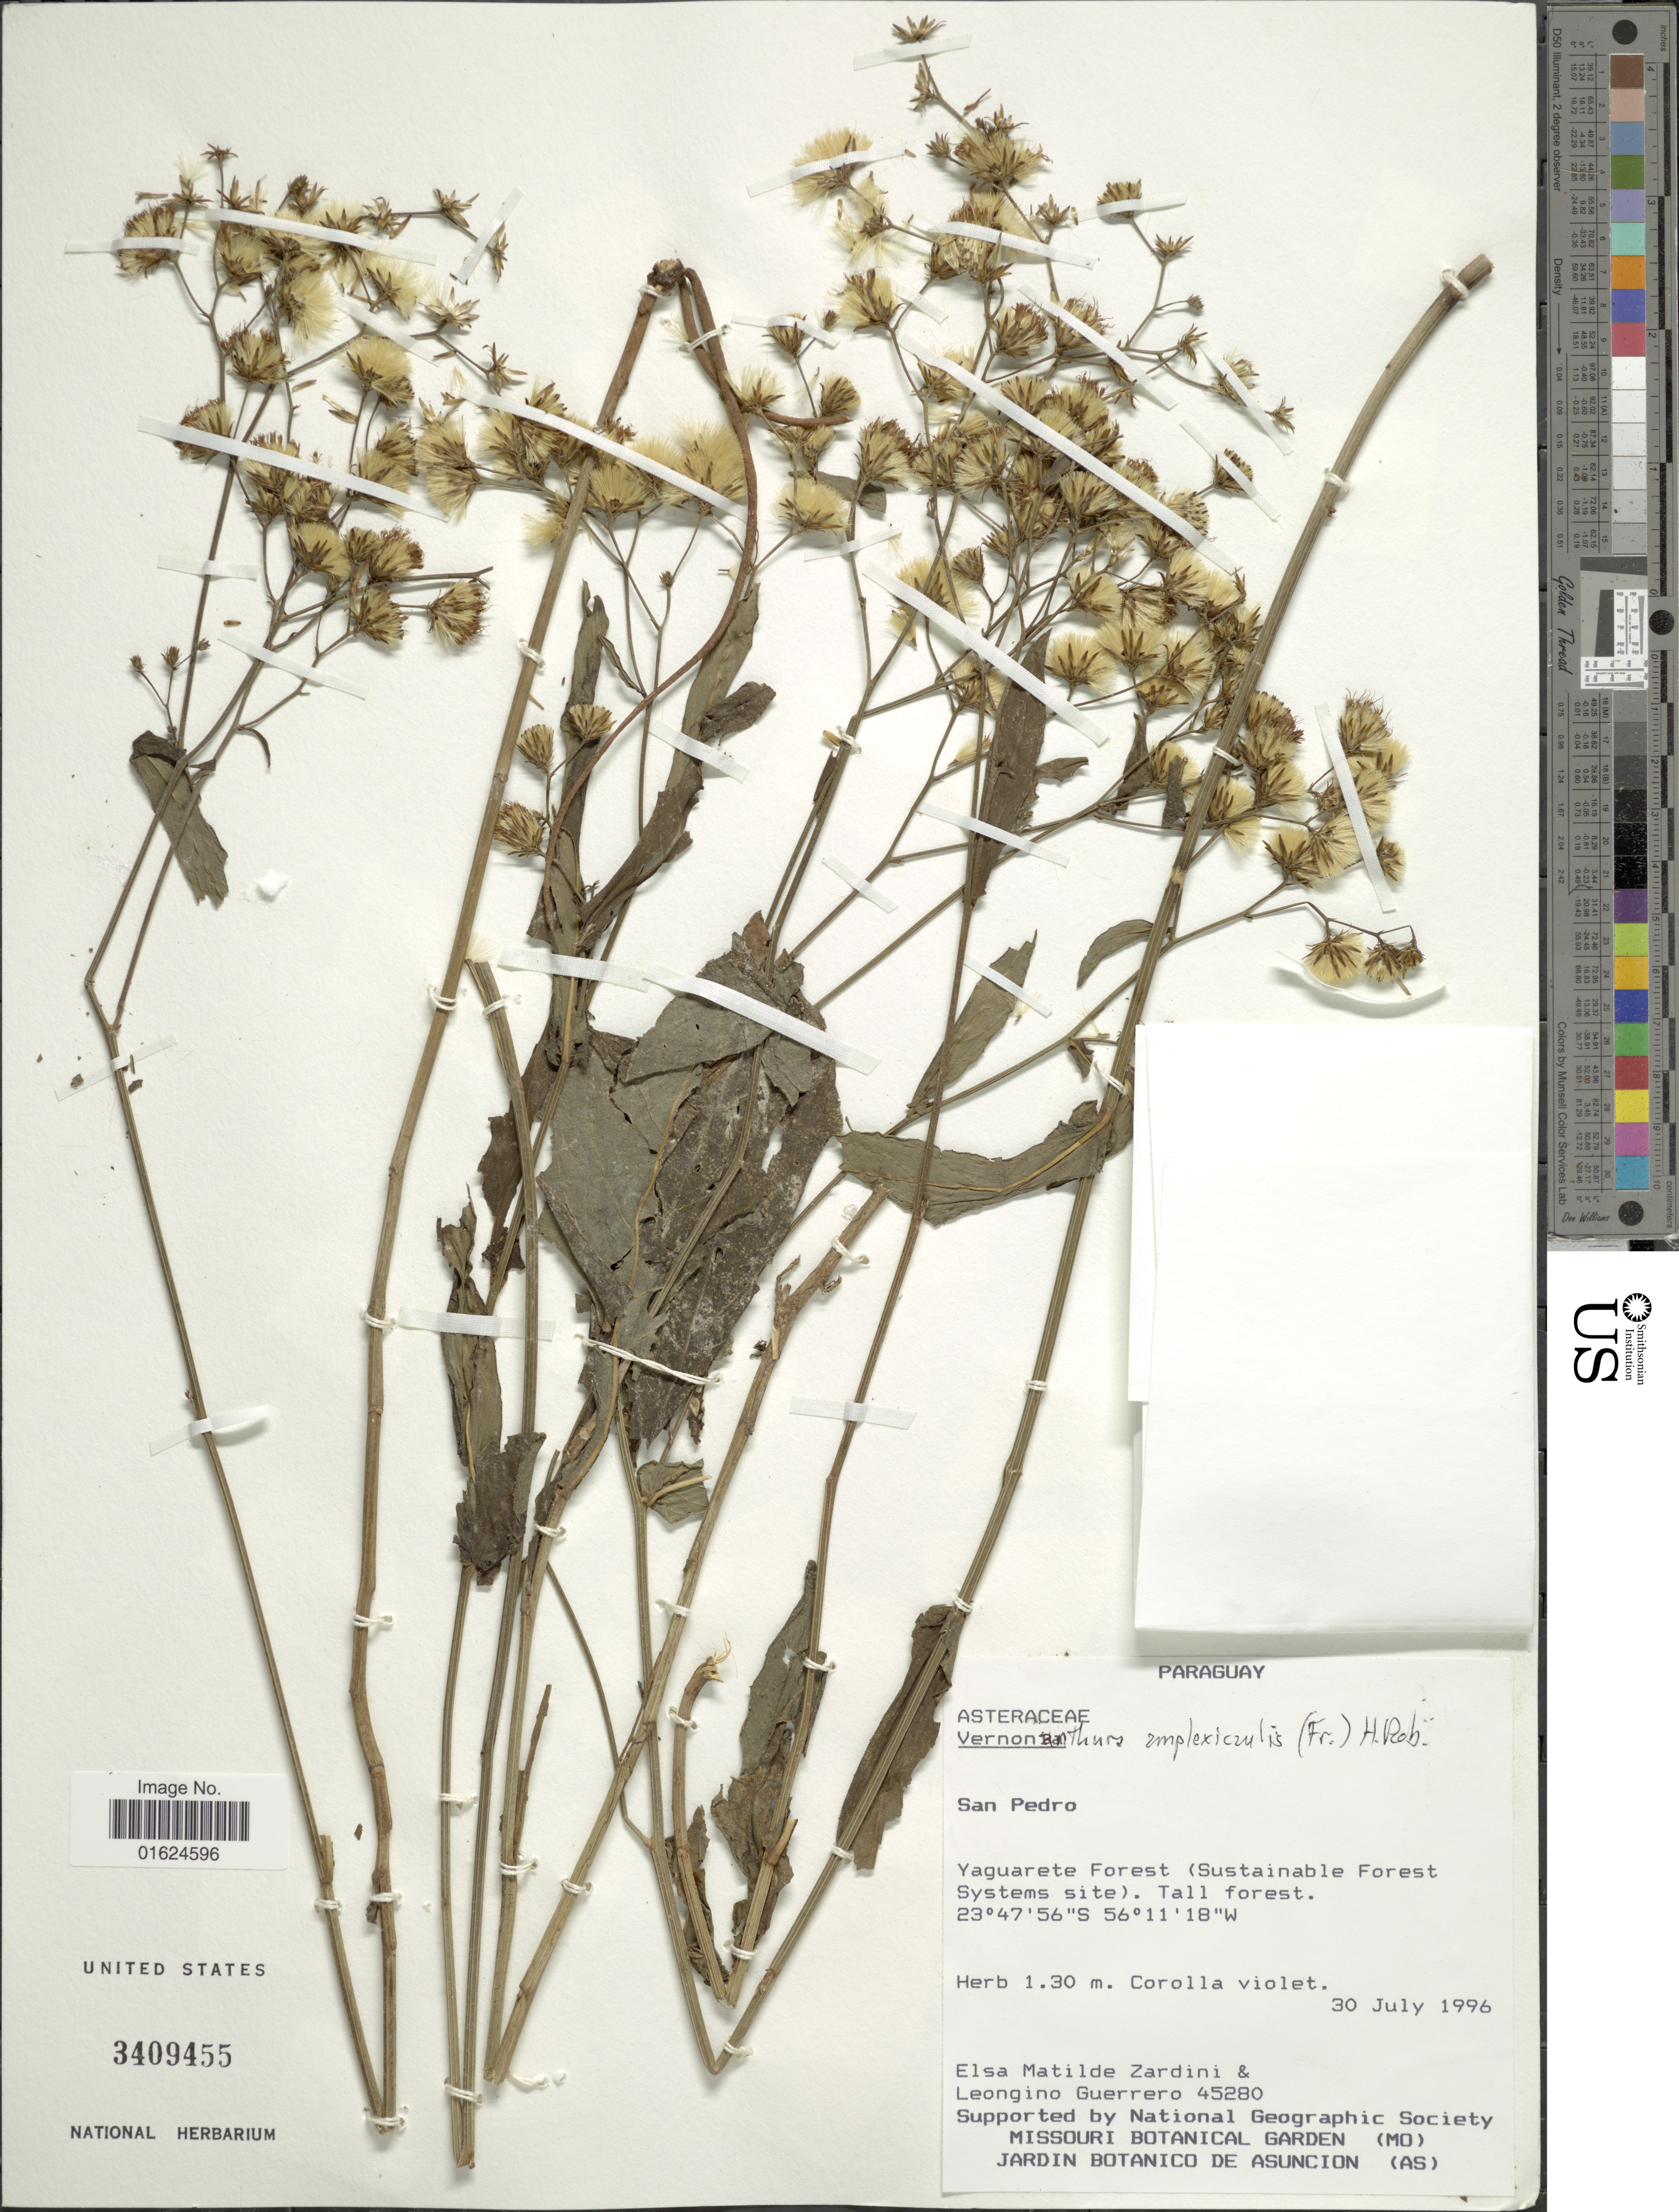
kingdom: Plantae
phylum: Tracheophyta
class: Magnoliopsida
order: Asterales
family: Asteraceae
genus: Vernonanthura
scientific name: Vernonanthura amplexicaulis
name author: (R.E. Fr.) H. Rob.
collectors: E. M. Zardini & L. Guerrero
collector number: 45280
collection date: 1996-07-30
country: Paraguay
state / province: San Pedro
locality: Yaguarete Forest (Sustainable Forest Systems site)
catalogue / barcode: US 3409455